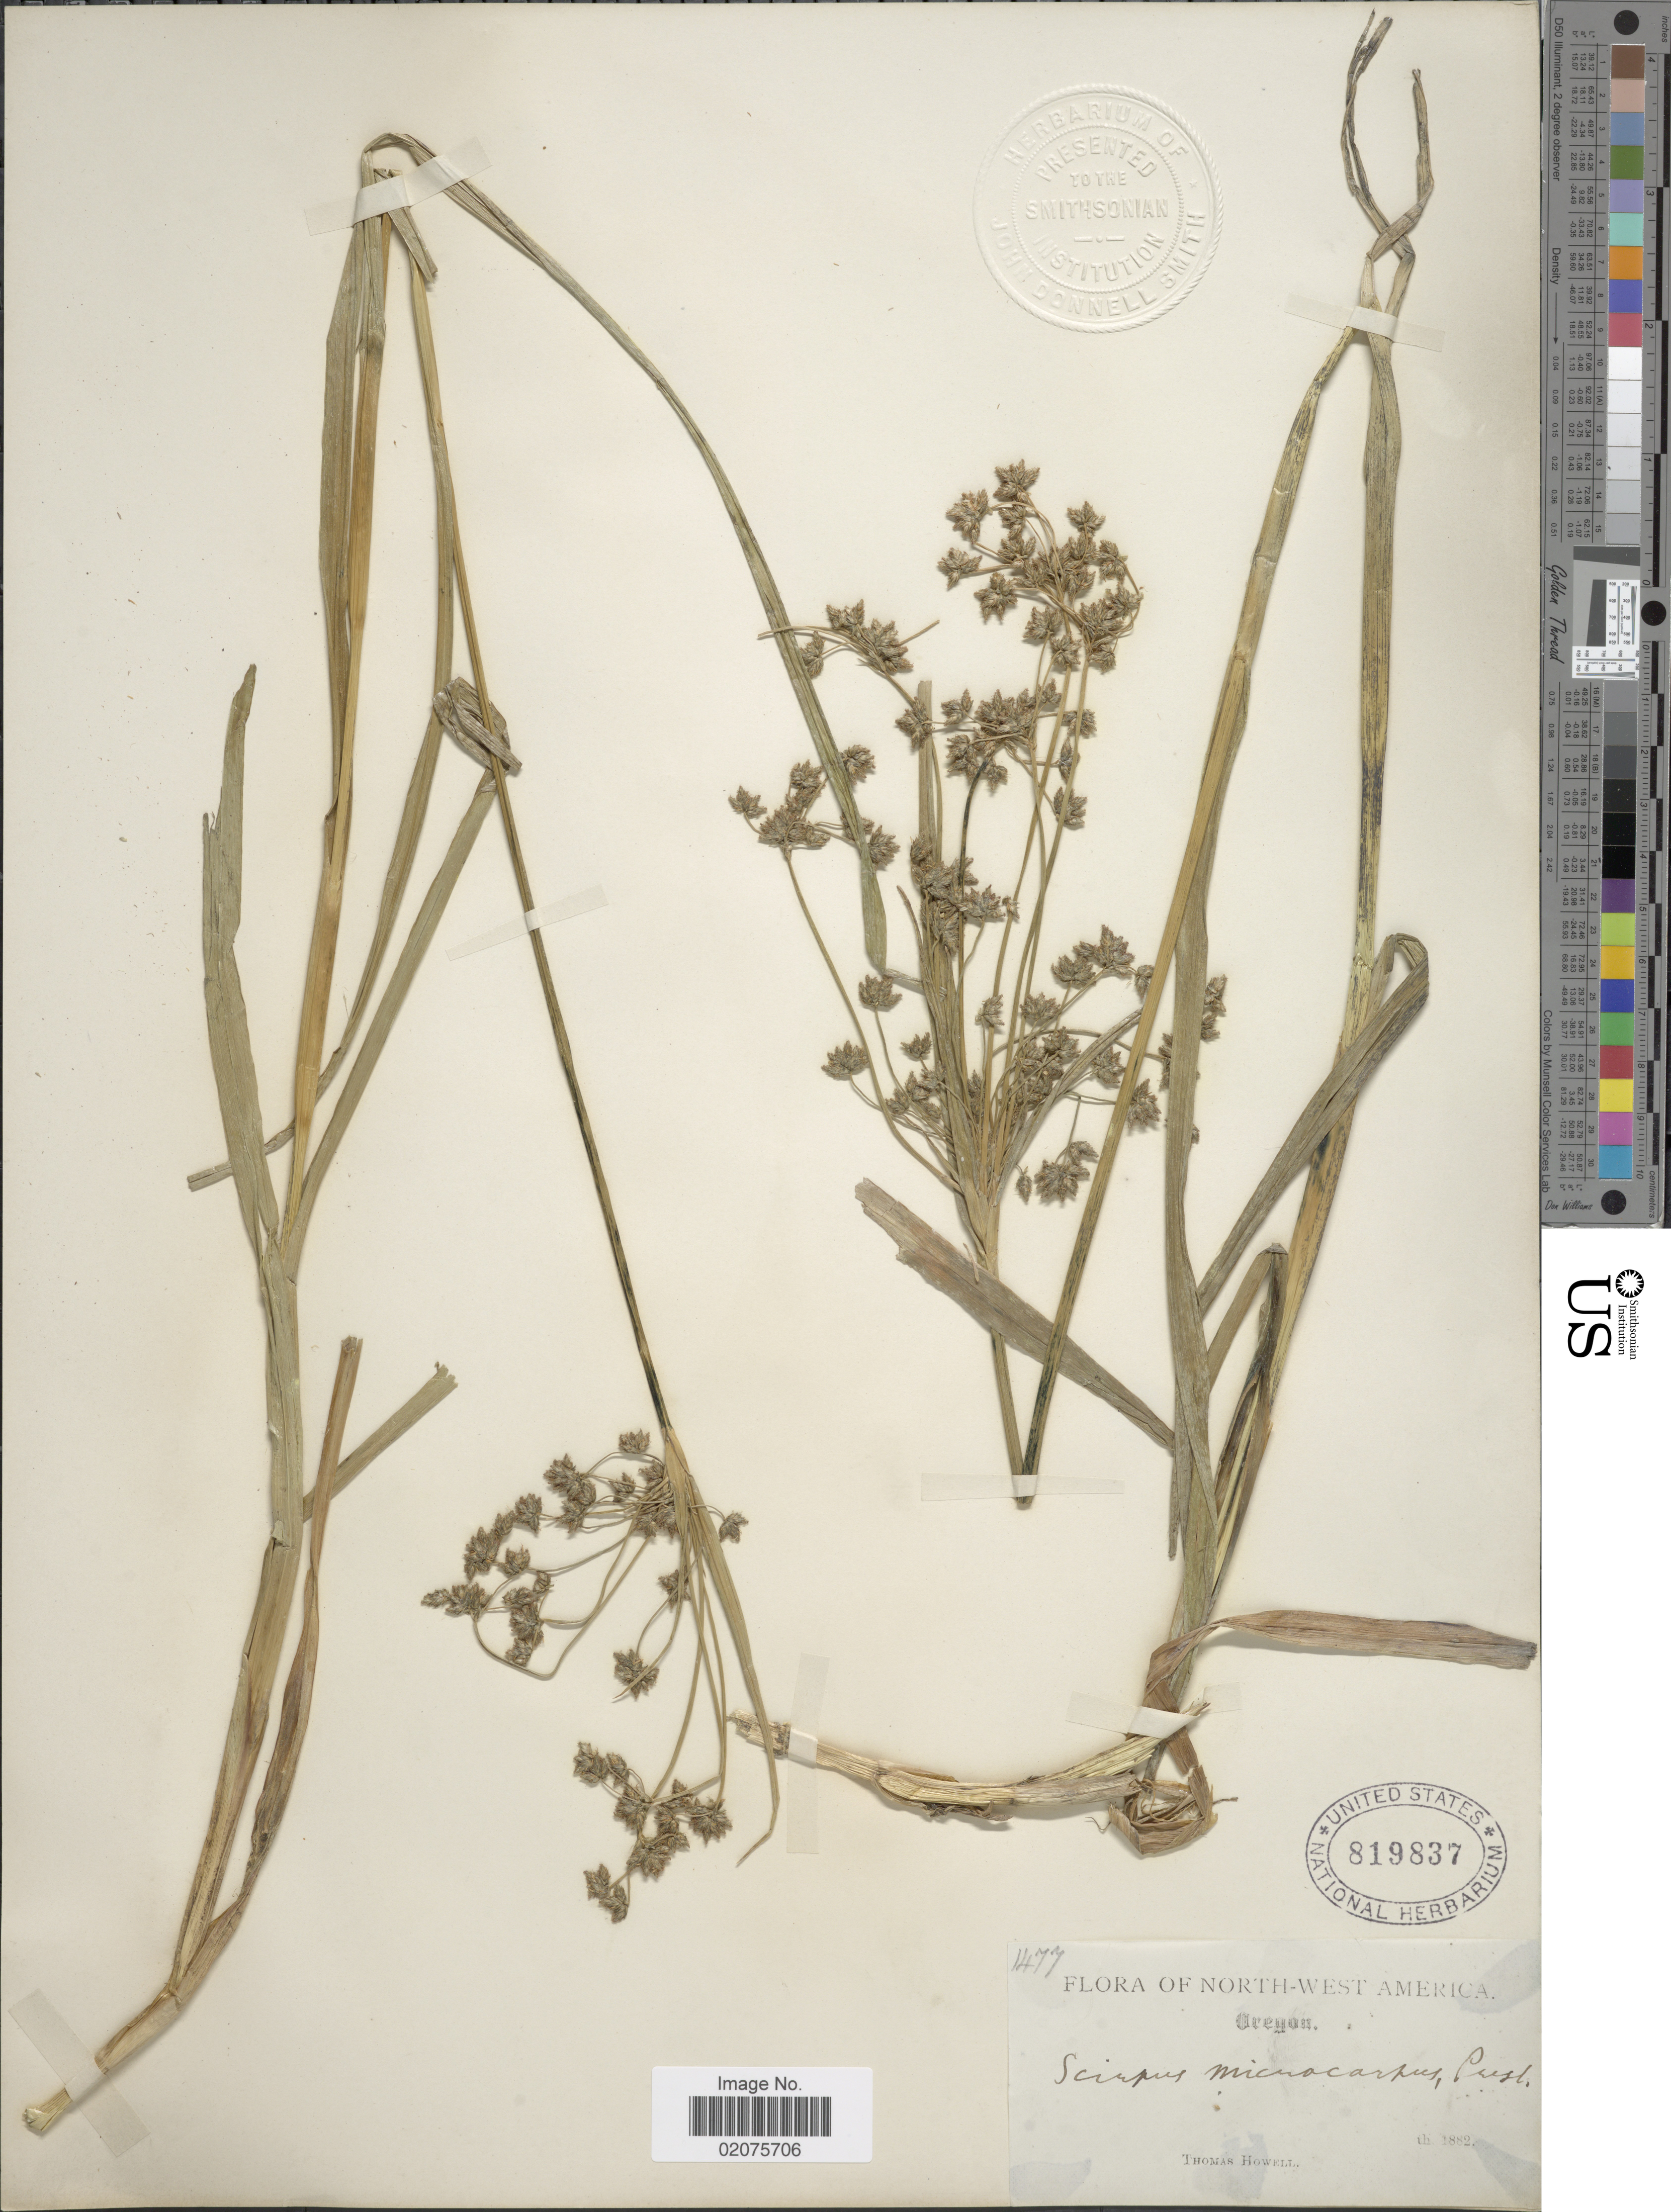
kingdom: Plantae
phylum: Tracheophyta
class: Liliopsida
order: Poales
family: Cyperaceae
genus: Scirpus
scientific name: Scirpus microcarpus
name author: J. Presl & C. Presl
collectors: T. Howell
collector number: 1477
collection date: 1882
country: United States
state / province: Oregon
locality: North-West America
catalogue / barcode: US 819837